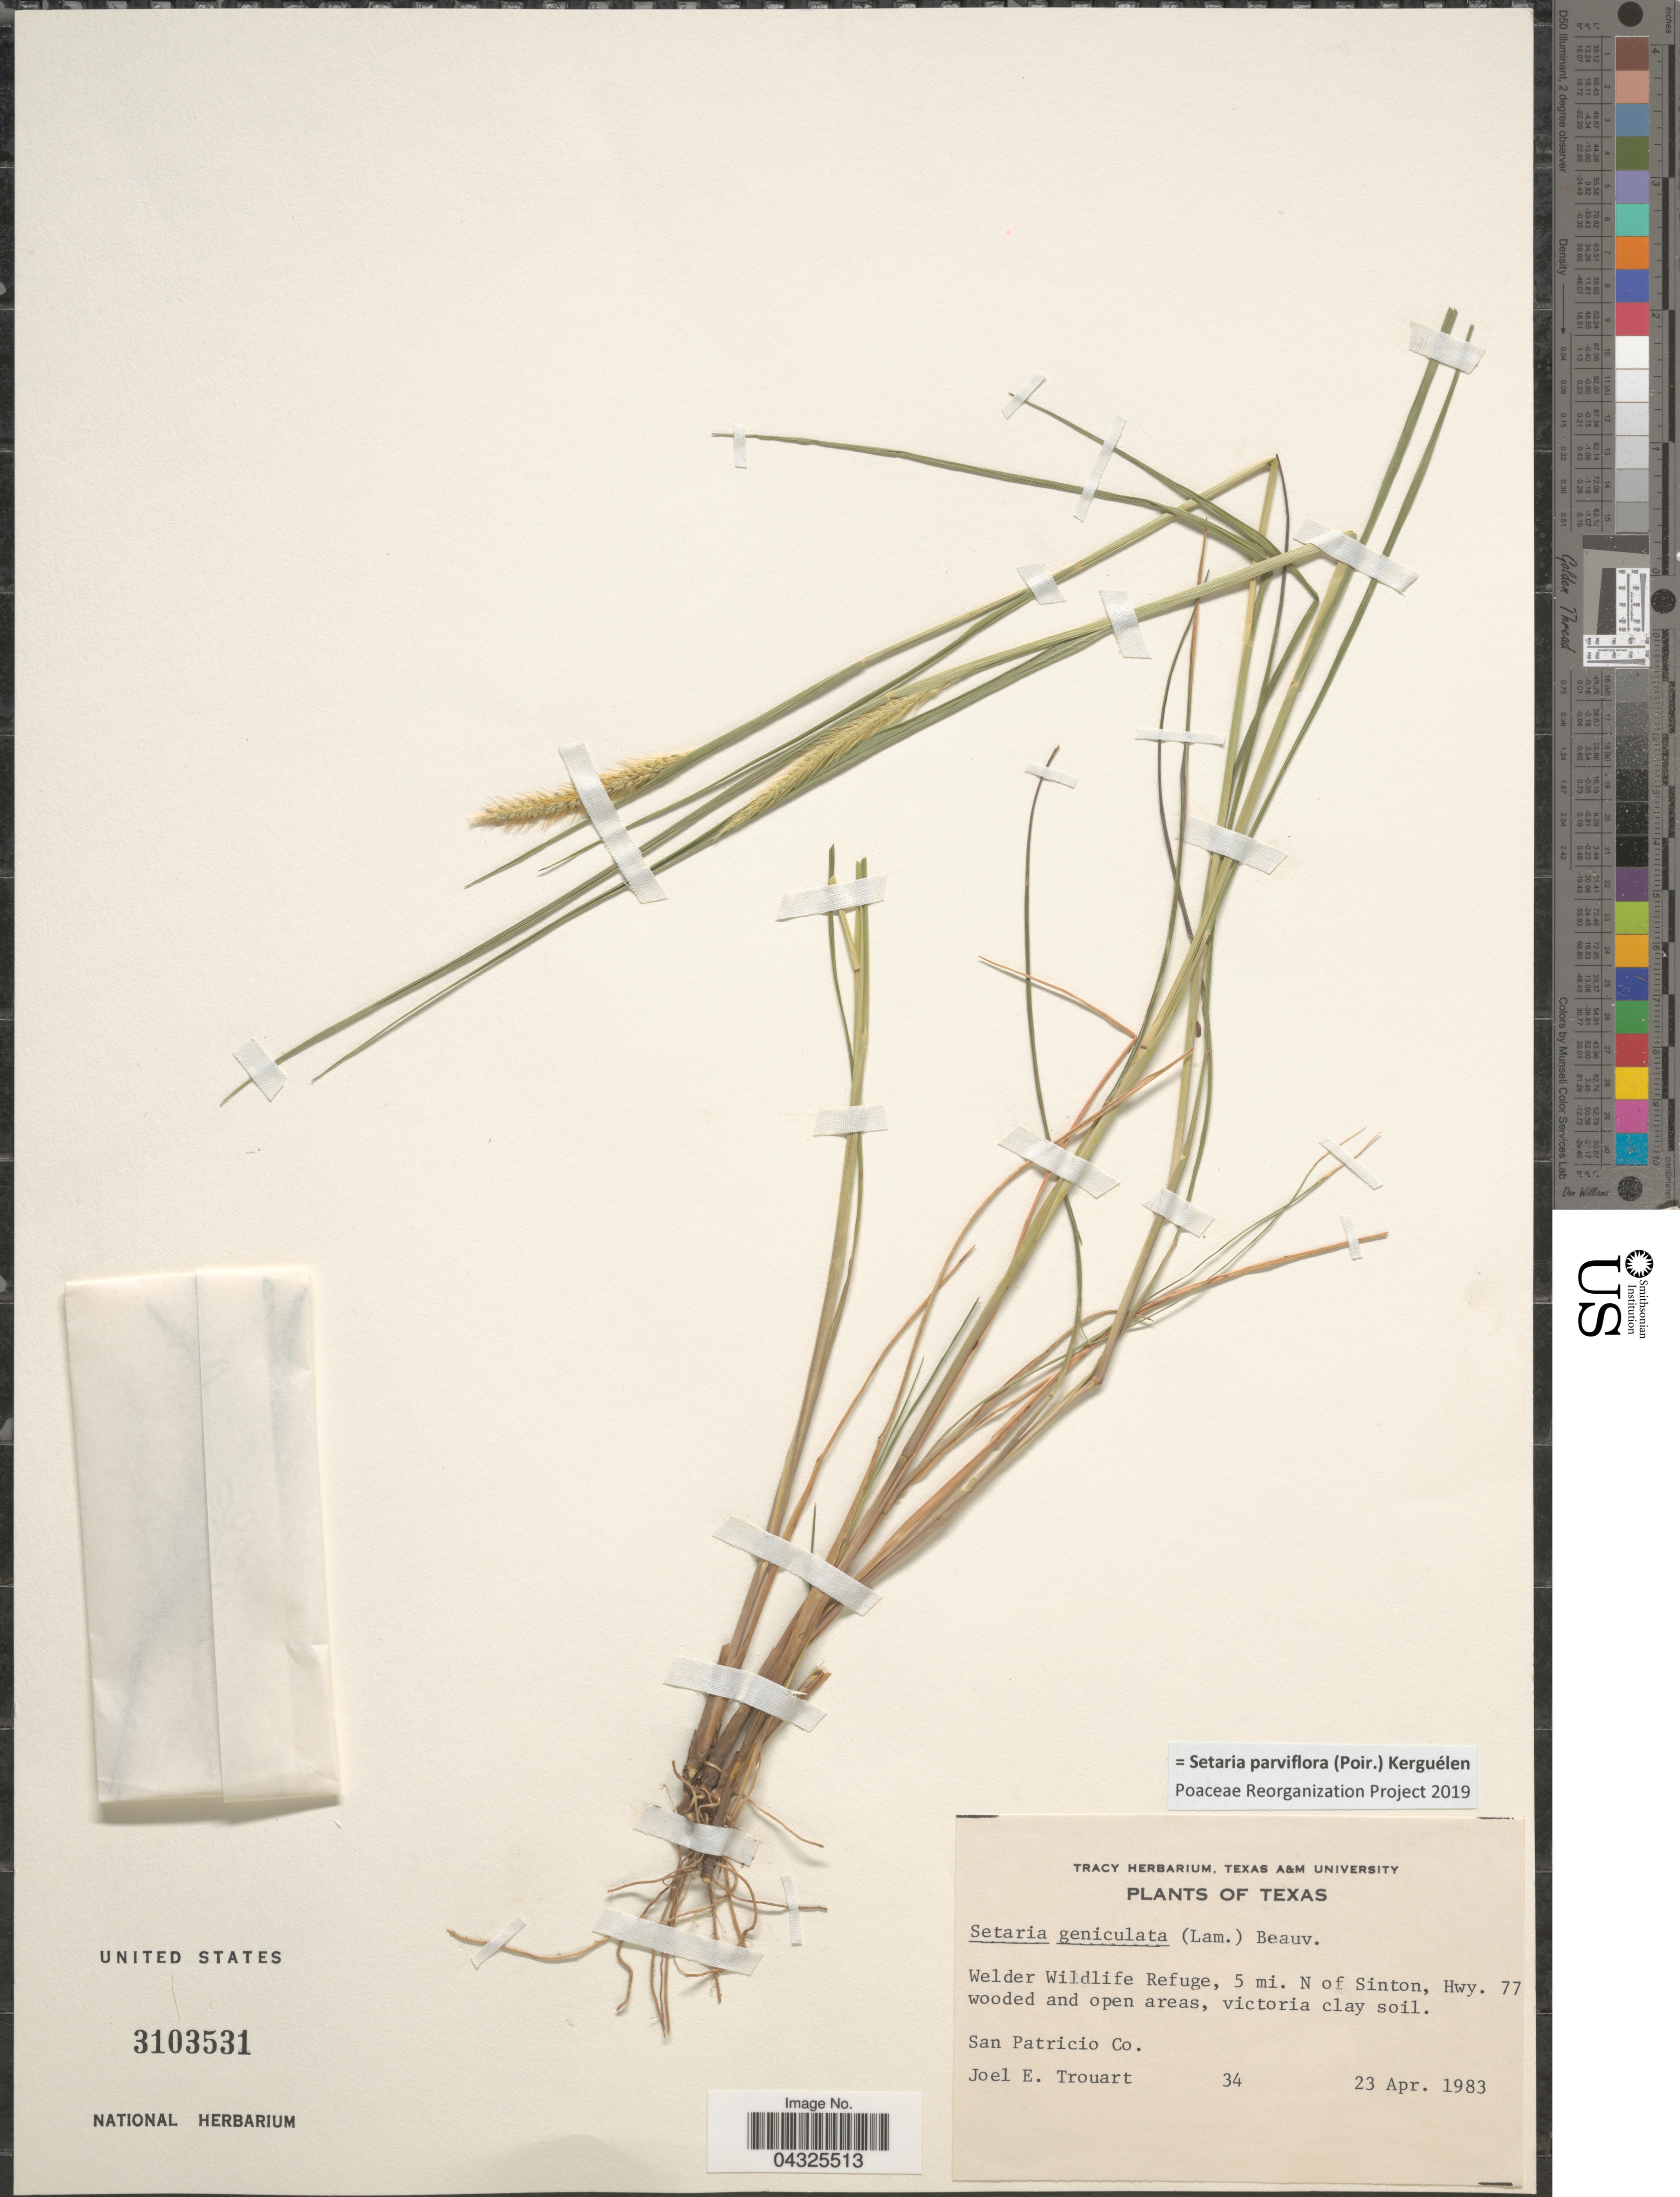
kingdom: Plantae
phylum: Tracheophyta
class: Liliopsida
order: Poales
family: Poaceae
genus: Setaria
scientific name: Setaria parviflora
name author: (Poir.) Kerguélen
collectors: J. Trouart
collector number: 34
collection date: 1983-04-23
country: United States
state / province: Texas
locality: Welder Wildlife Refuge, 5 mi. N. of Sinton, Hwy. 77. San Patricio Co.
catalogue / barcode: US 3103531